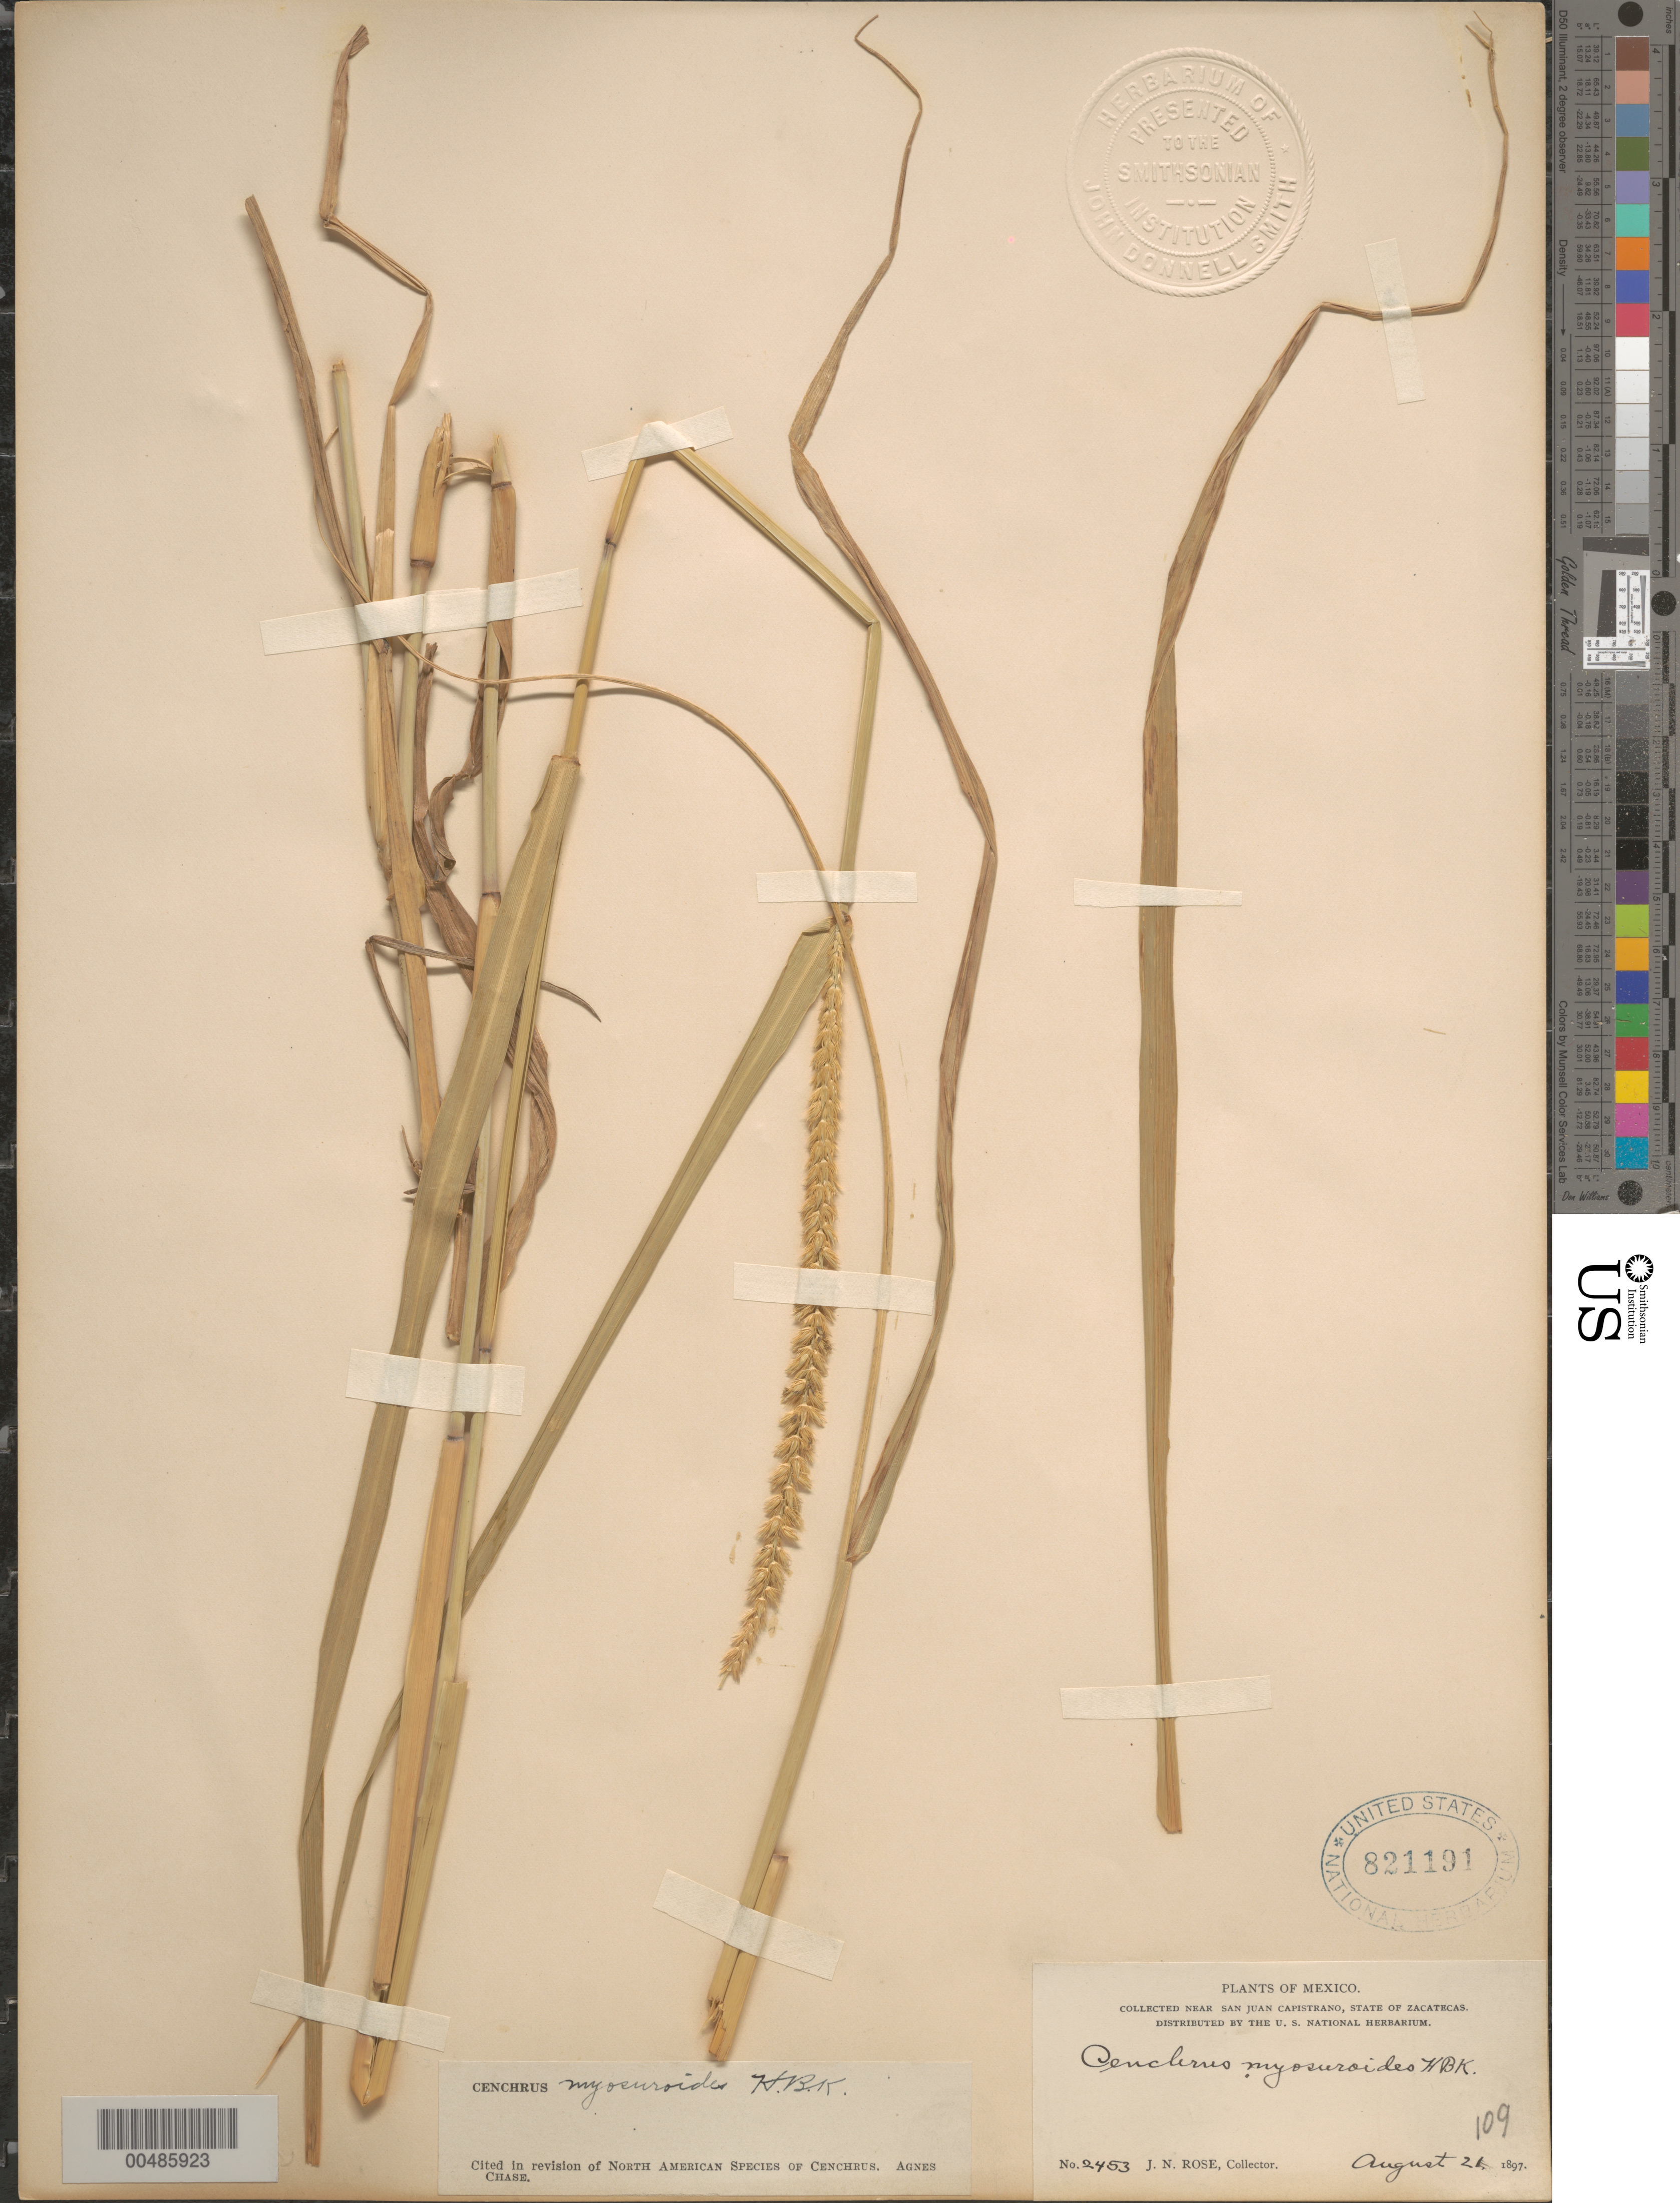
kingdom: Plantae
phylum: Tracheophyta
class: Liliopsida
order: Poales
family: Poaceae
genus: Cenchrus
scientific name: Cenchrus myosuroides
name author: Kunth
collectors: J. N. Rose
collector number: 2453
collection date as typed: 21 Aug 1897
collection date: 1897-08-21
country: Mexico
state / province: Zacatecas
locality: Near San Juan Capistrano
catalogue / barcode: US 821101